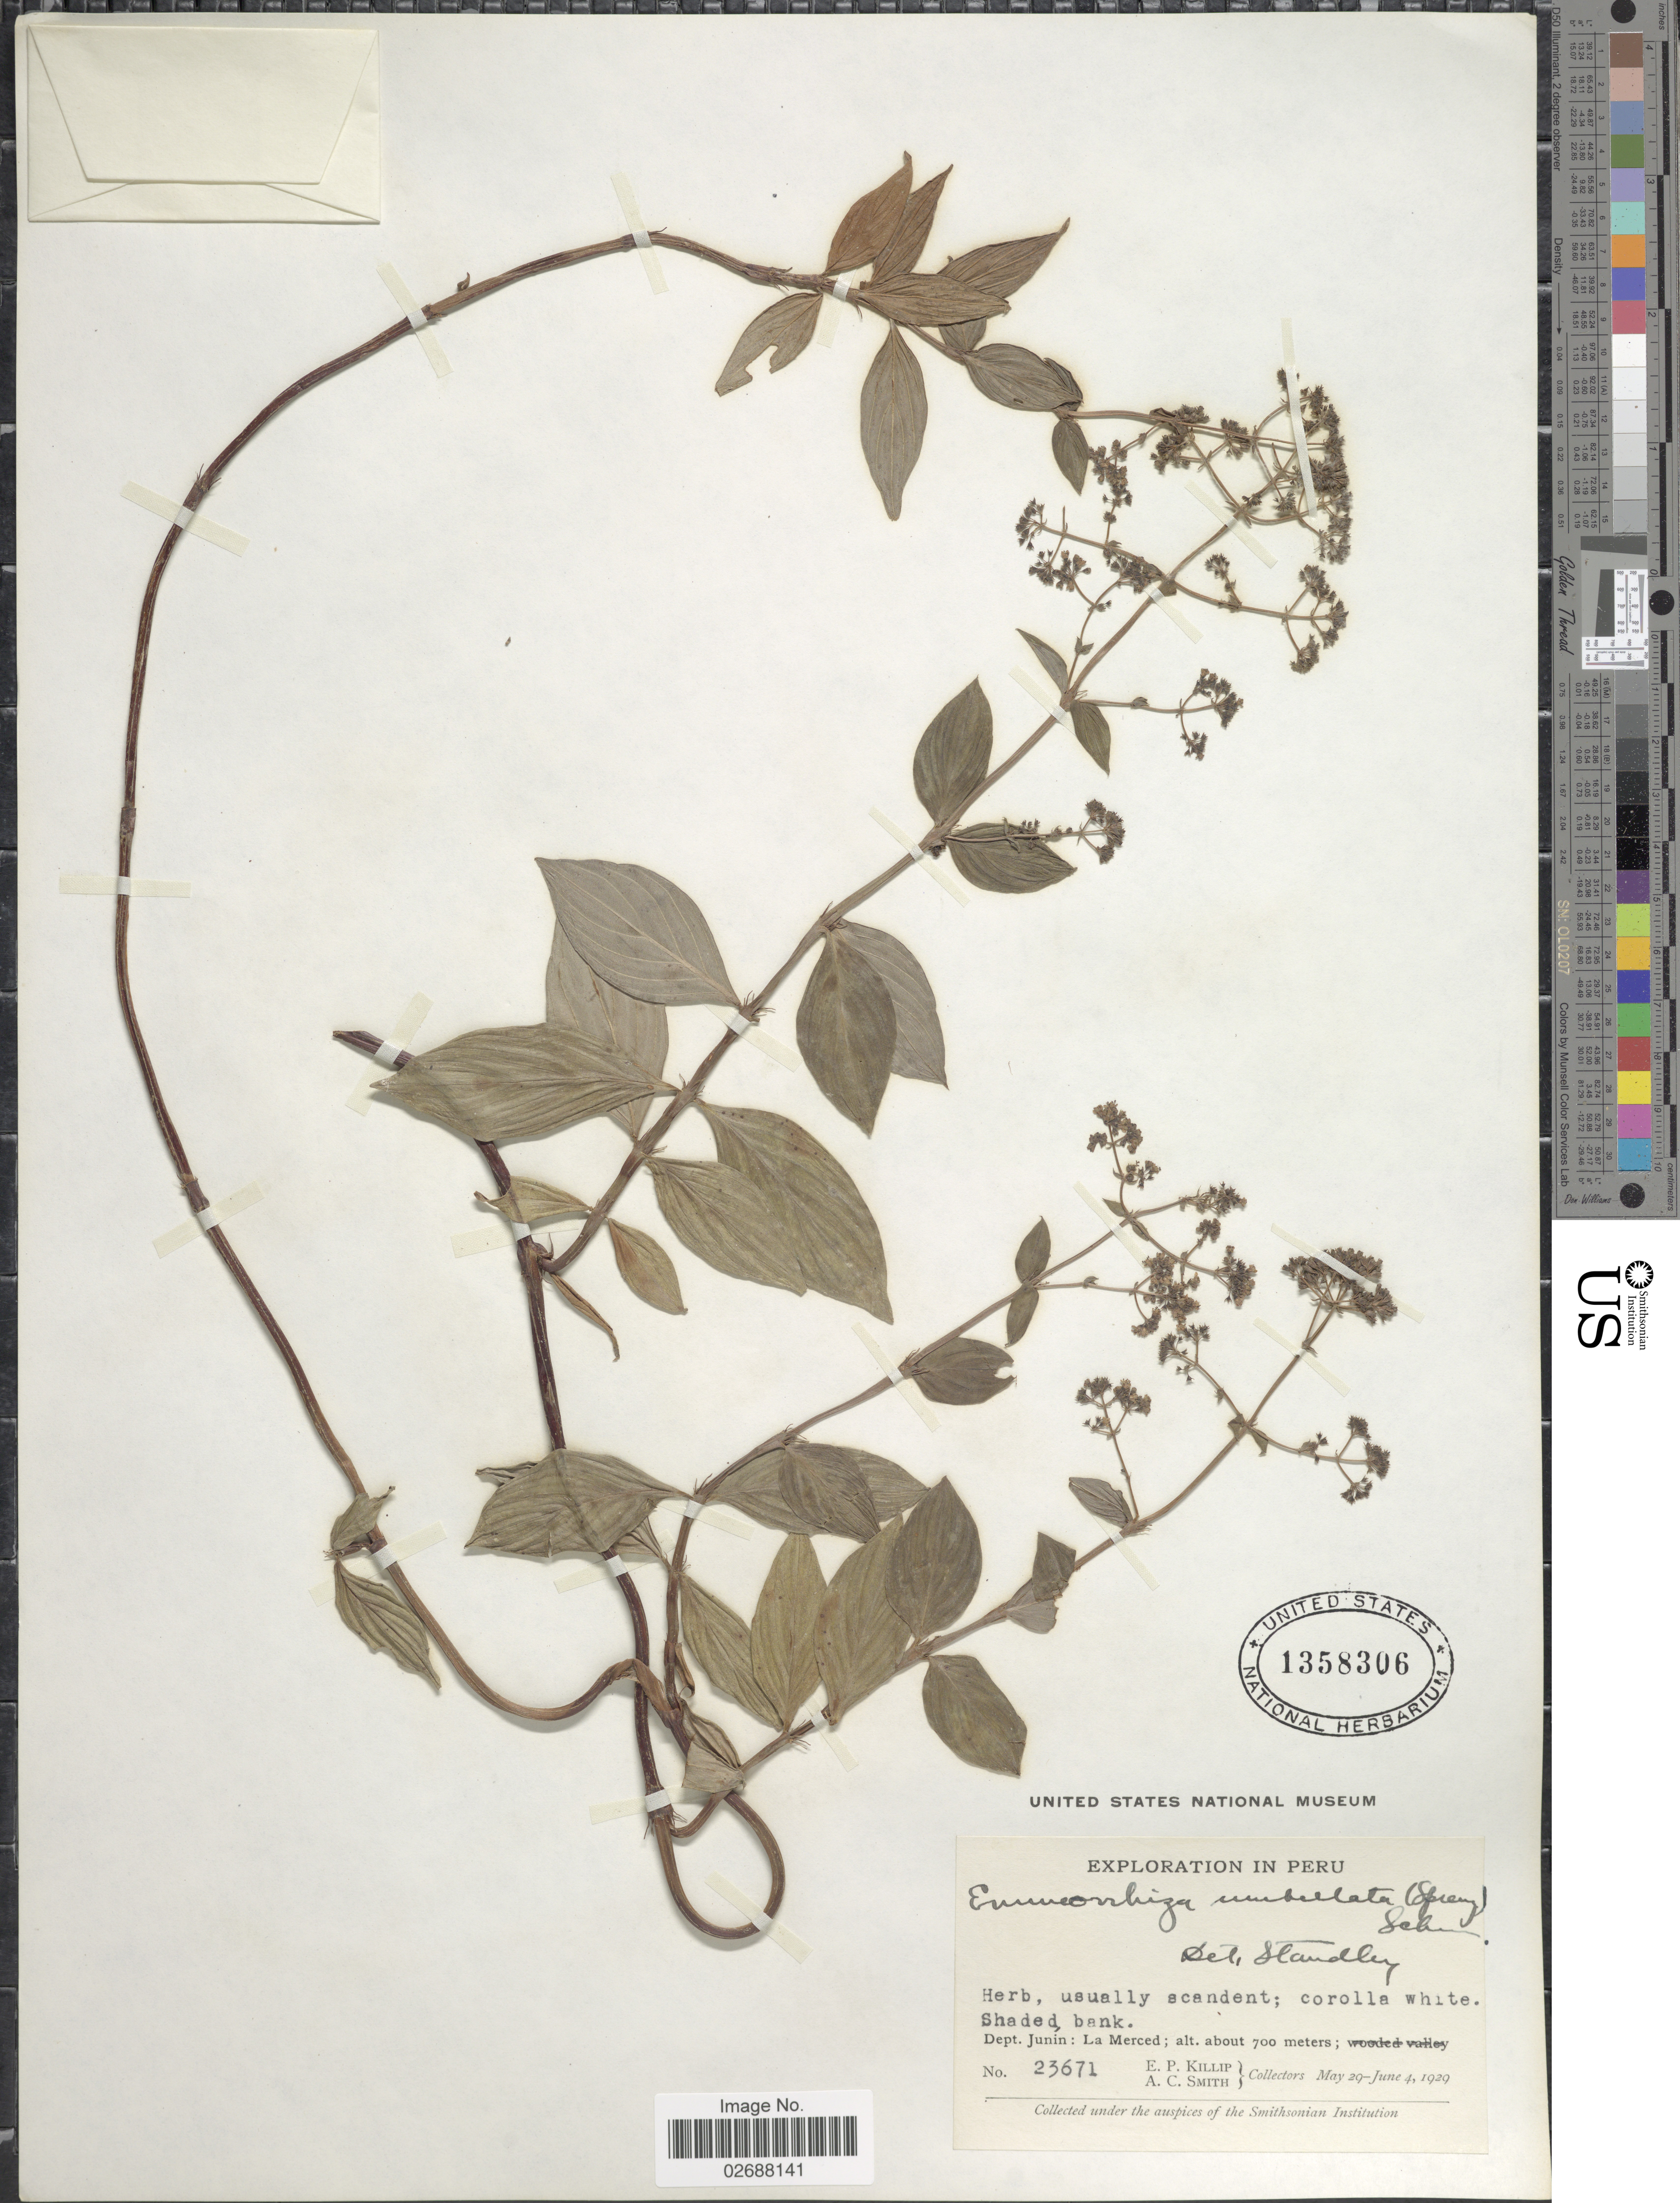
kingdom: Plantae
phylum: Tracheophyta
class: Magnoliopsida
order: Gentianales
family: Rubiaceae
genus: Emmeorhiza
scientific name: Emmeorhiza umbellata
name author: (Spreng.) K. Schum.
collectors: E. P. Killip & A. C. Smith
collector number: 23671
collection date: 1929-05-29/1929-06-04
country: Peru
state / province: Junín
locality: La Merced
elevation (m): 700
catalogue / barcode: US 1358306